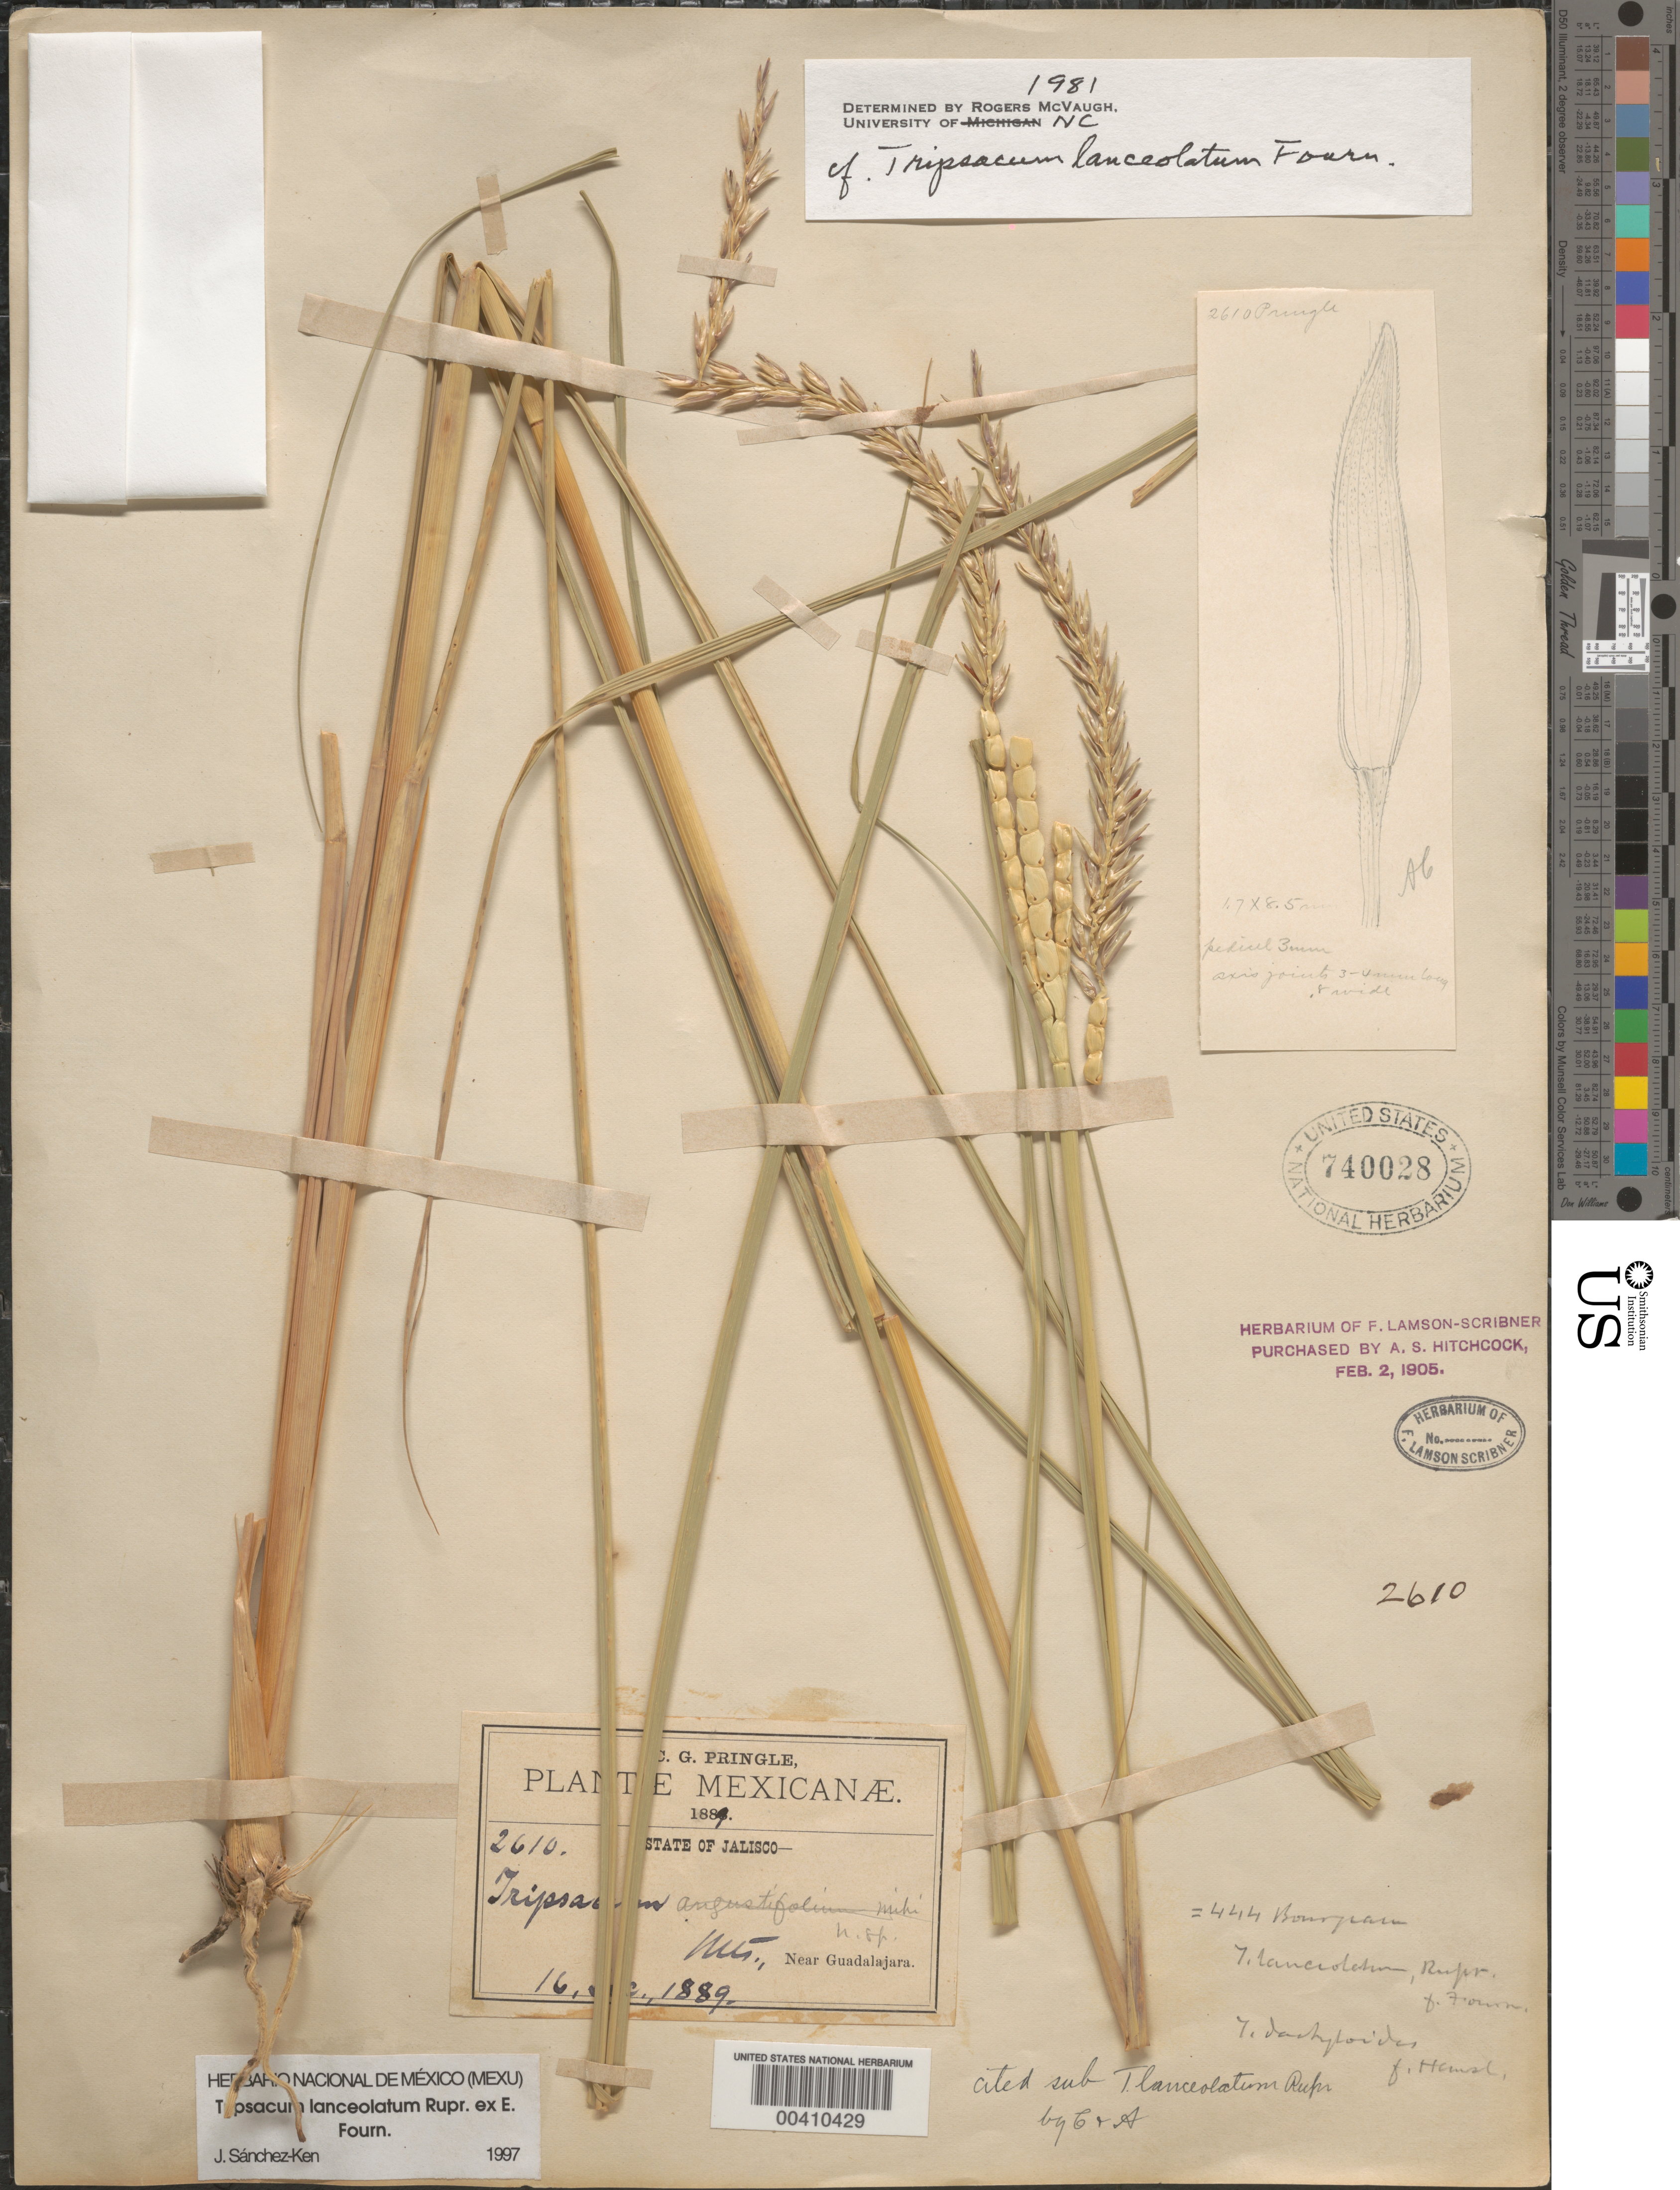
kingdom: Plantae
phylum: Tracheophyta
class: Liliopsida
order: Poales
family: Poaceae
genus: Tripsacum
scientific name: Tripsacum lanceolatum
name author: Rupr. ex E. Fourn.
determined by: McVaugh, R.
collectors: C. G. Pringle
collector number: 2610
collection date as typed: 16 Dec 1889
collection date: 1889-12-16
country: Mexico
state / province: Jalisco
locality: Near Guadalajara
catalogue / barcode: US 740028